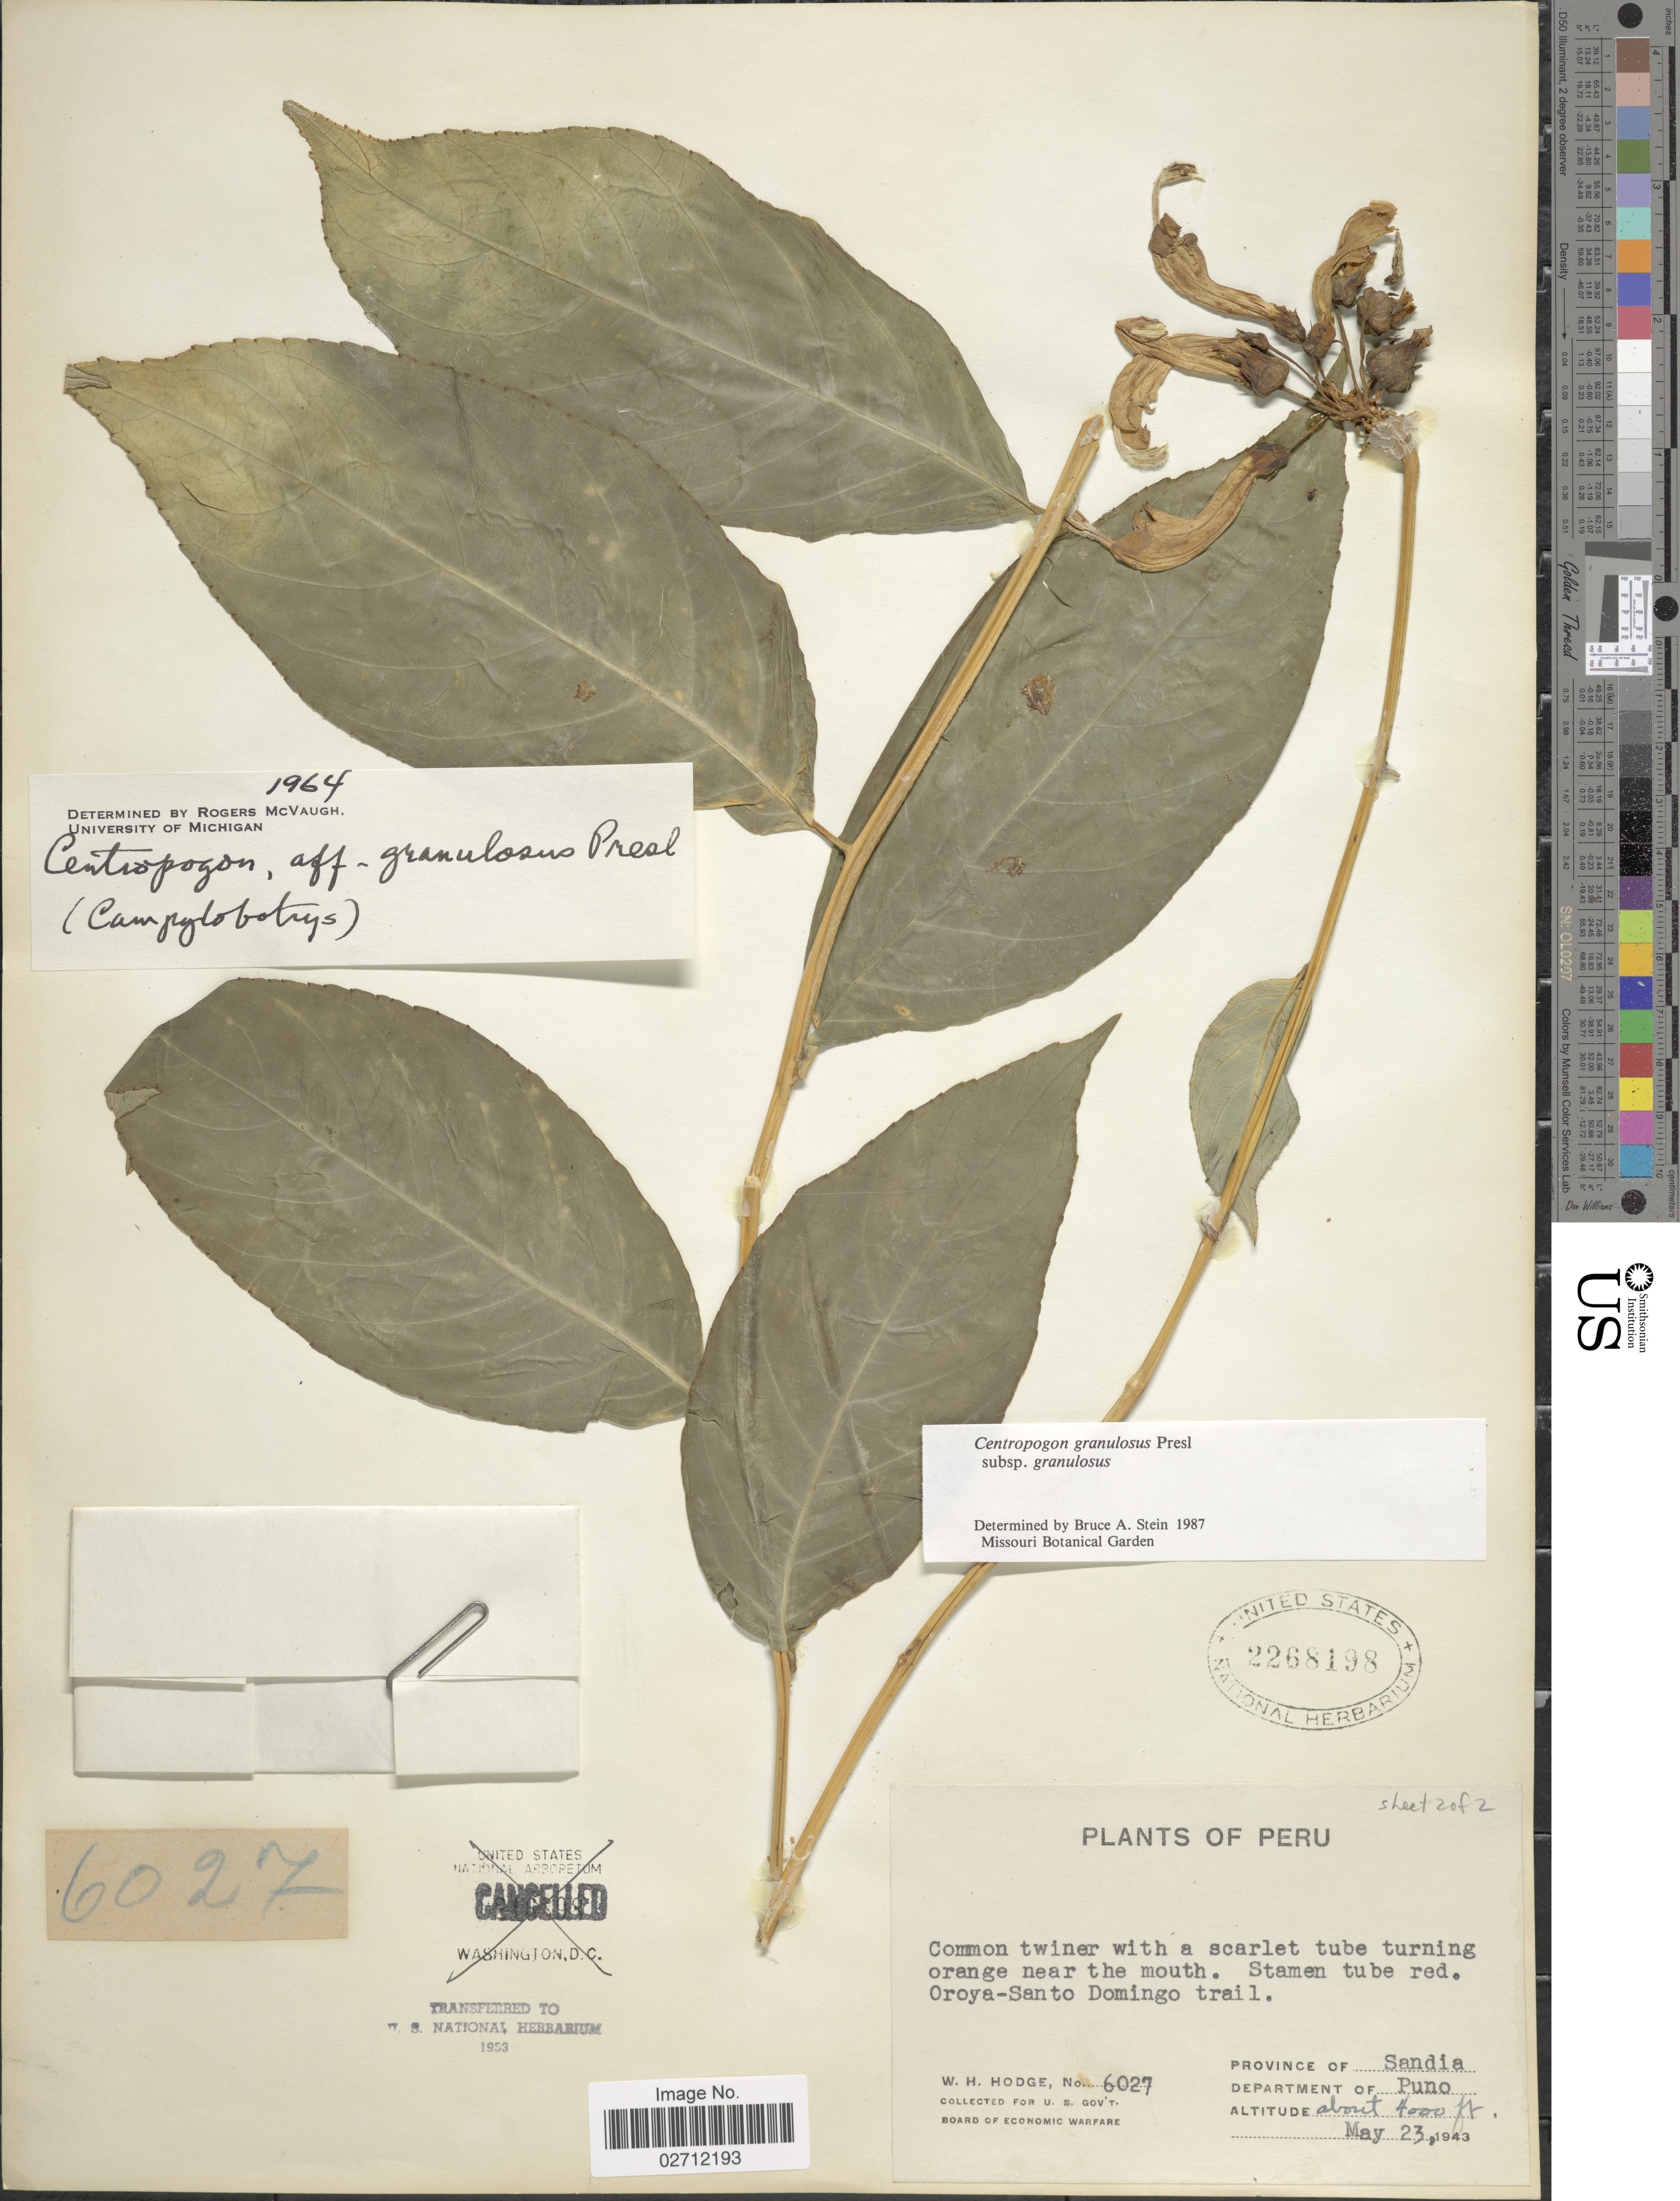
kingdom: Plantae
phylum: Tracheophyta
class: Magnoliopsida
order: Asterales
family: Campanulaceae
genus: Centropogon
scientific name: Centropogon granulosus subsp. granulosus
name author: C. Presl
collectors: W. Hodge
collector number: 6027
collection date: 1943-05-23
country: Peru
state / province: Puno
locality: Near the mouth, Oroya-Santa Domingo trail, Province of Sandia.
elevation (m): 1219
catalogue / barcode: US 2268198